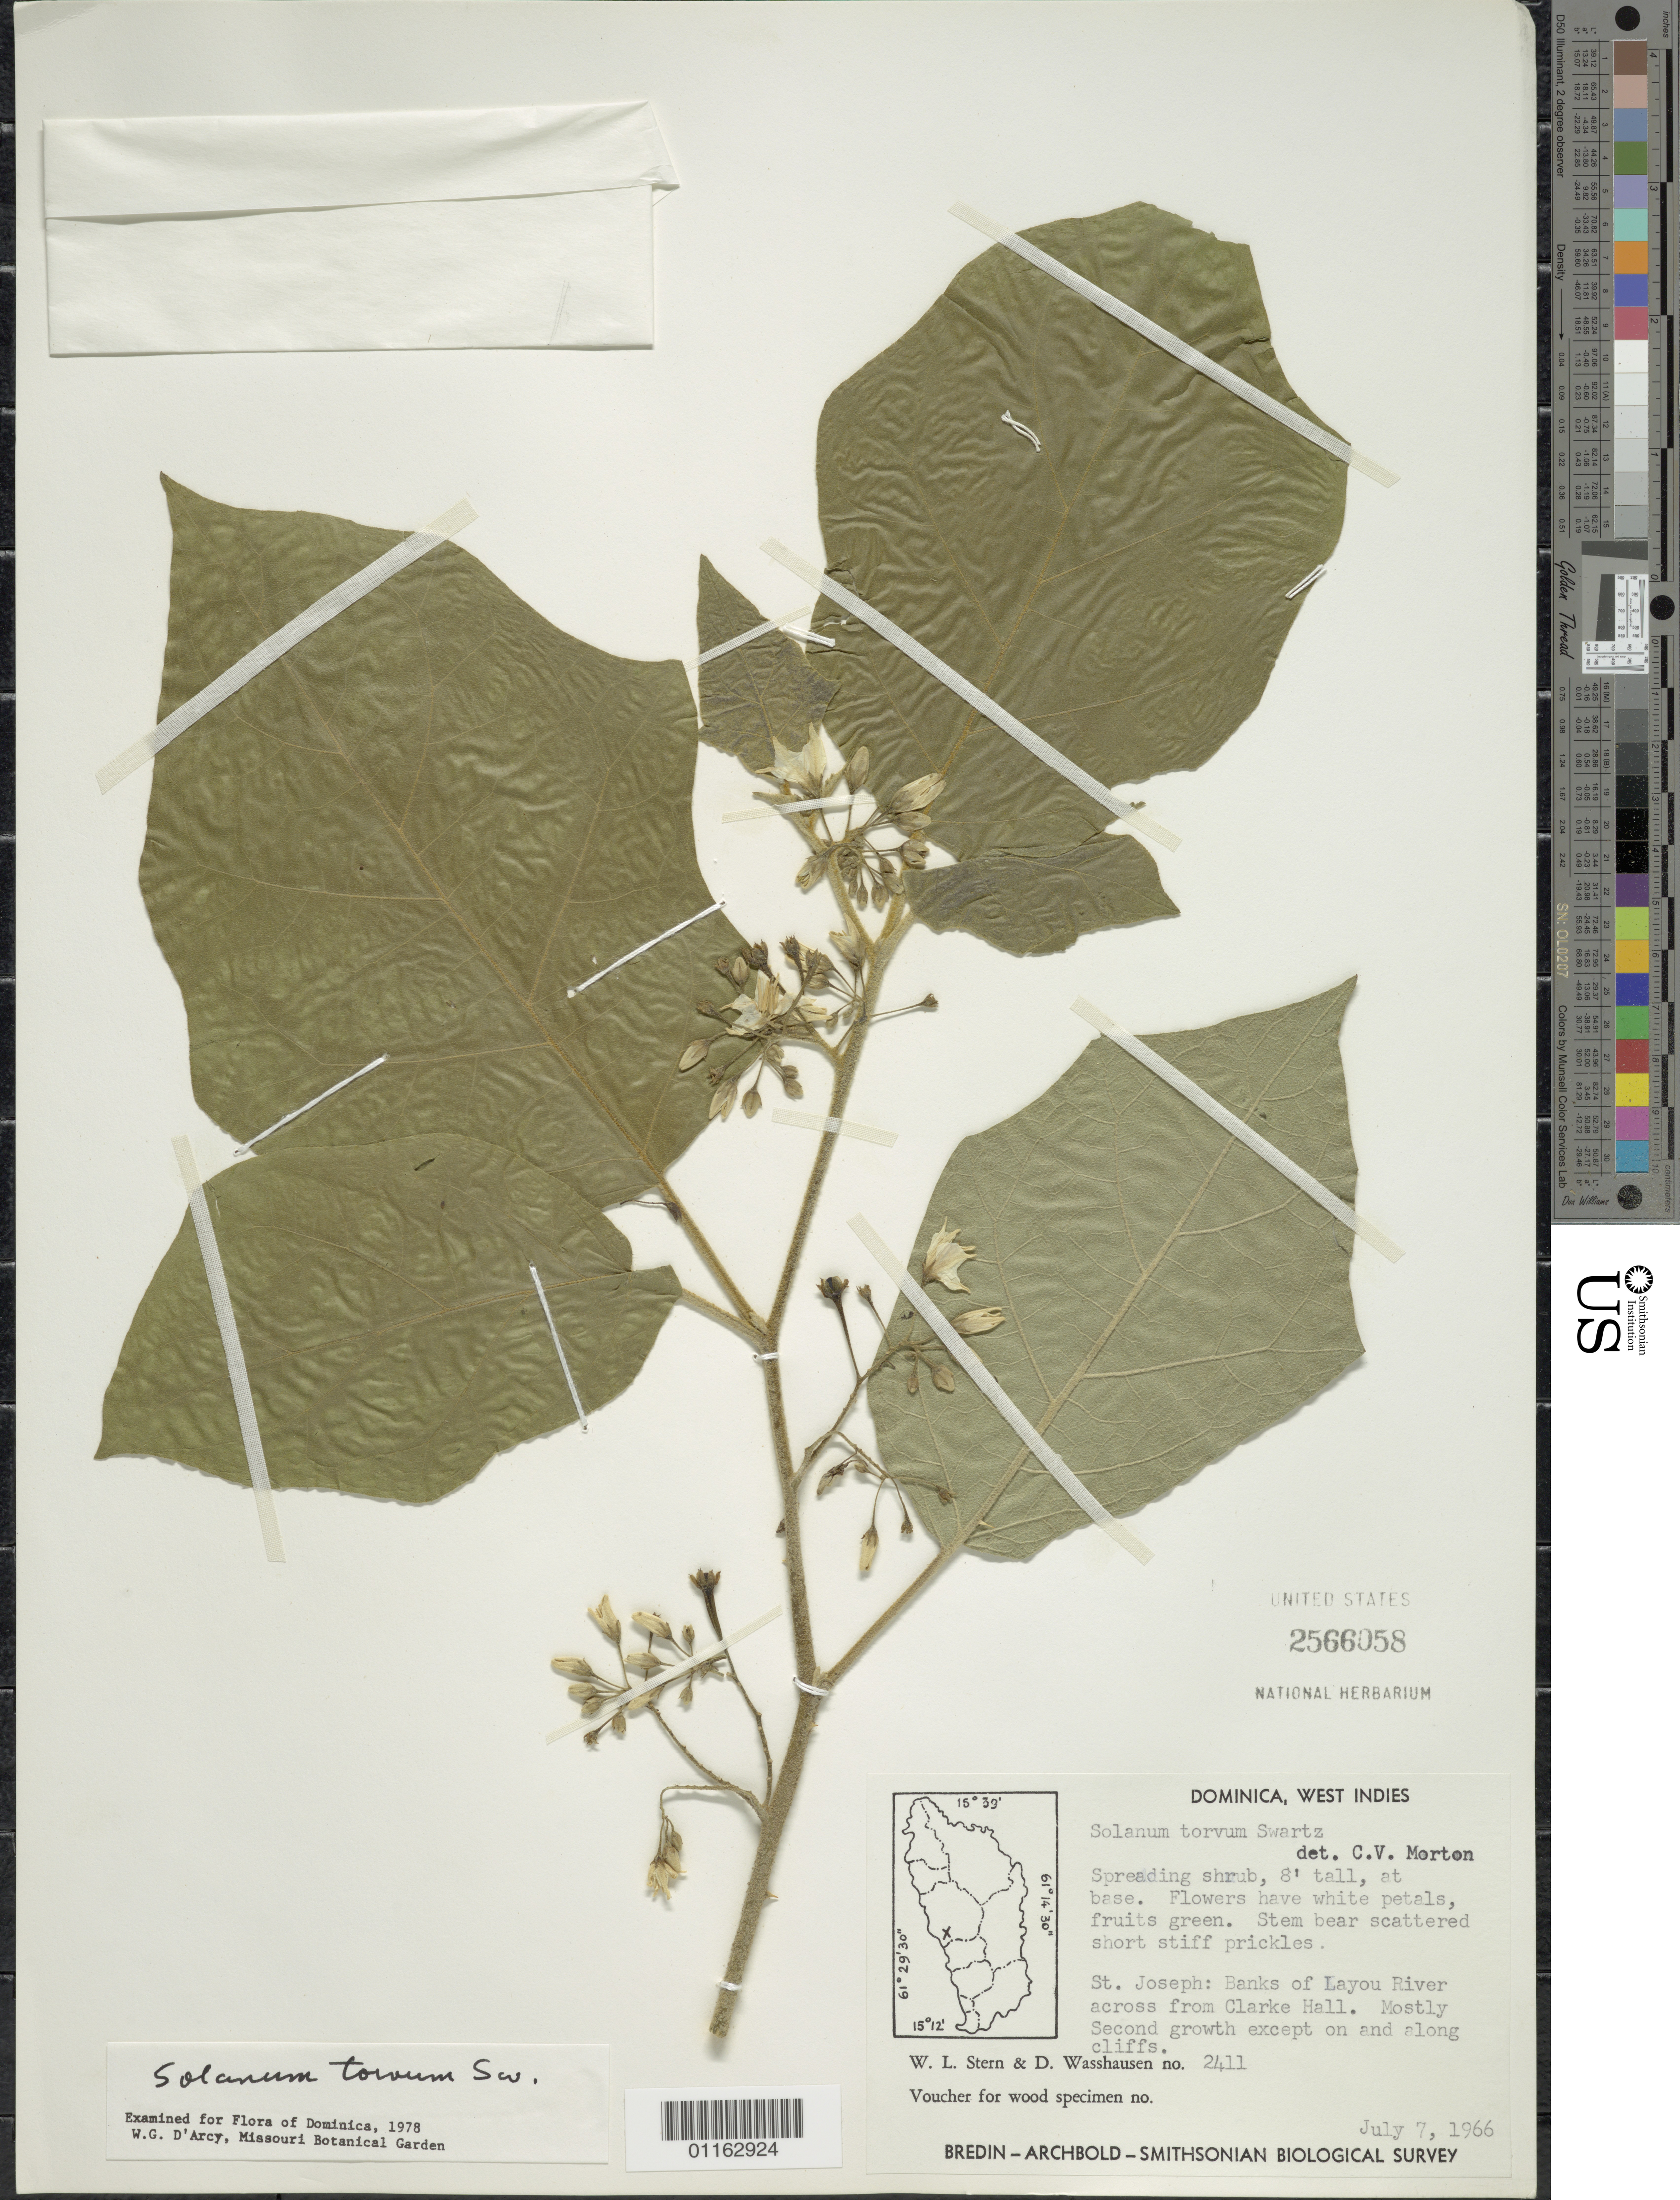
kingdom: Plantae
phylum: Tracheophyta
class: Magnoliopsida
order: Solanales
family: Solanaceae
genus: Solanum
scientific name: Solanum torvum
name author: Sw.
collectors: W. L. Stern & D. C. Wasshausen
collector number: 2411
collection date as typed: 07 Jul 1966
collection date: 1966-07-07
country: Dominica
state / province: St. Joseph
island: Dominica I.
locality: banks of Layou River across from Clarke Hall. Mostly 2nd growth except along cliffs.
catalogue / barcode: US 2566058